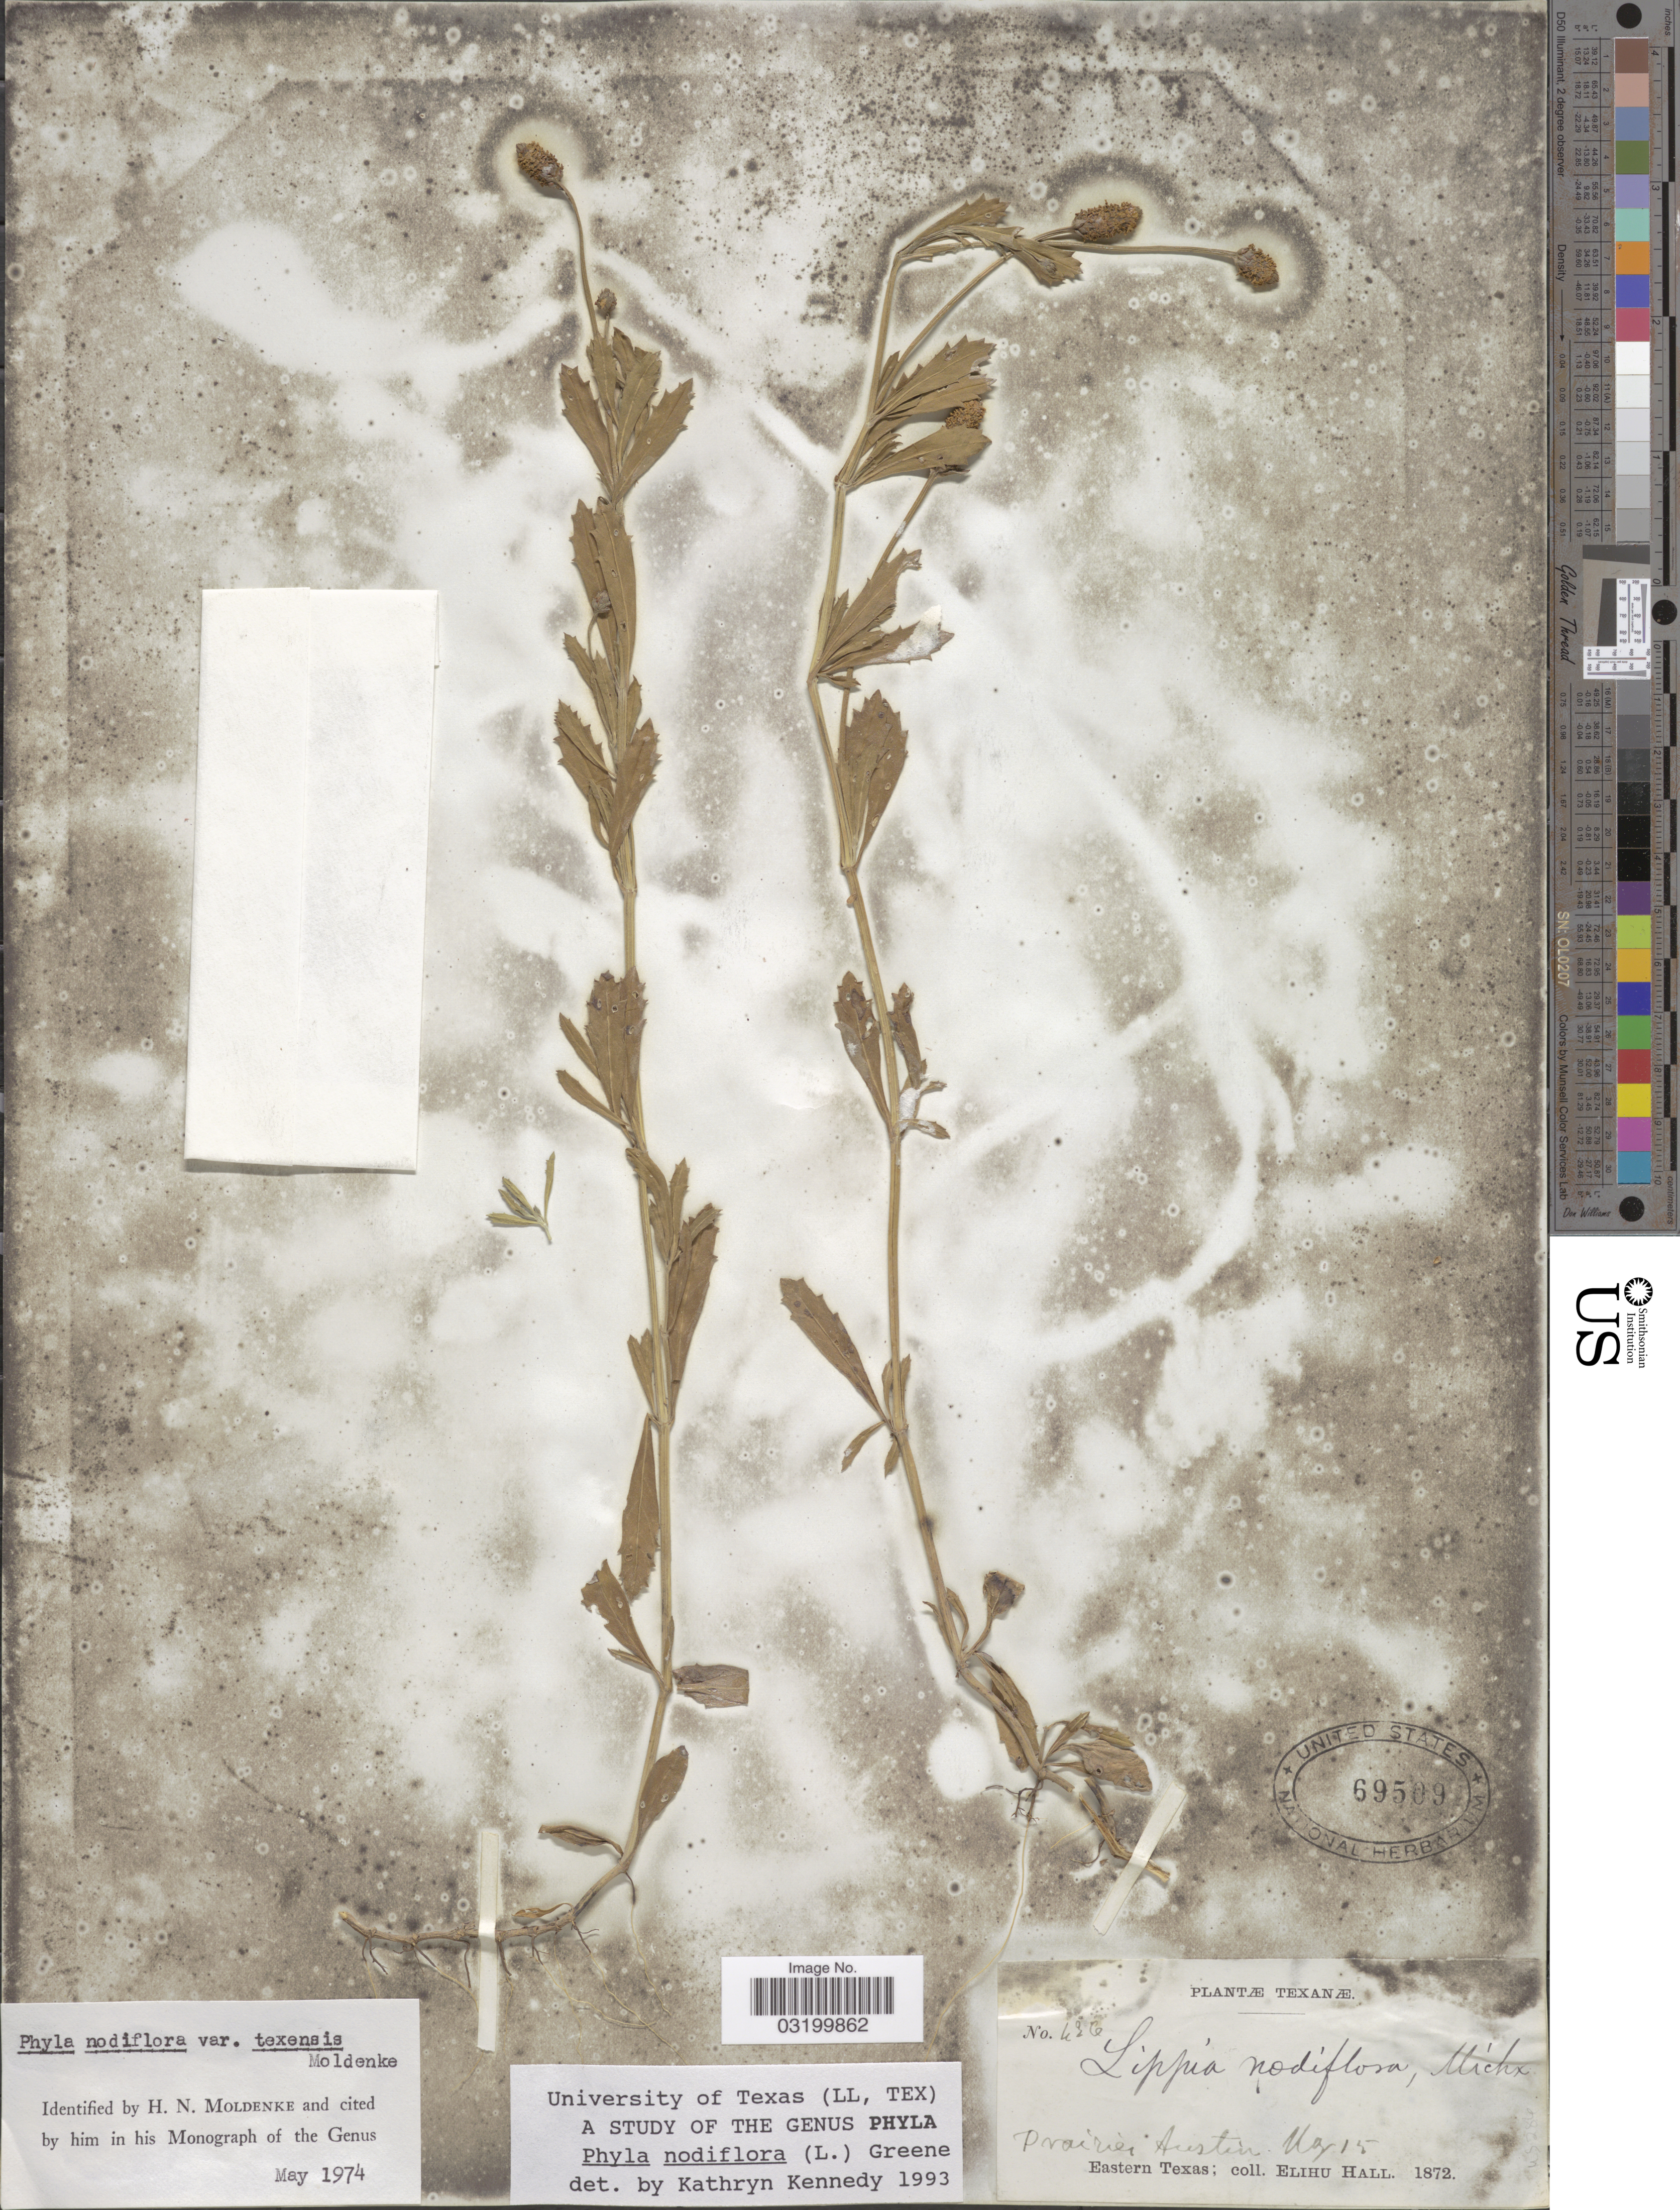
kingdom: Plantae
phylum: Tracheophyta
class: Magnoliopsida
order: Lamiales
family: Verbenaceae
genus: Phyla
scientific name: Phyla nodiflora var. nodiflora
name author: (L.) Greene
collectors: E. Hall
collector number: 436*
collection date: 1872-05-15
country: United States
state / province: Texas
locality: Prairies Austin. Eastern Texas.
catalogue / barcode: US 69509